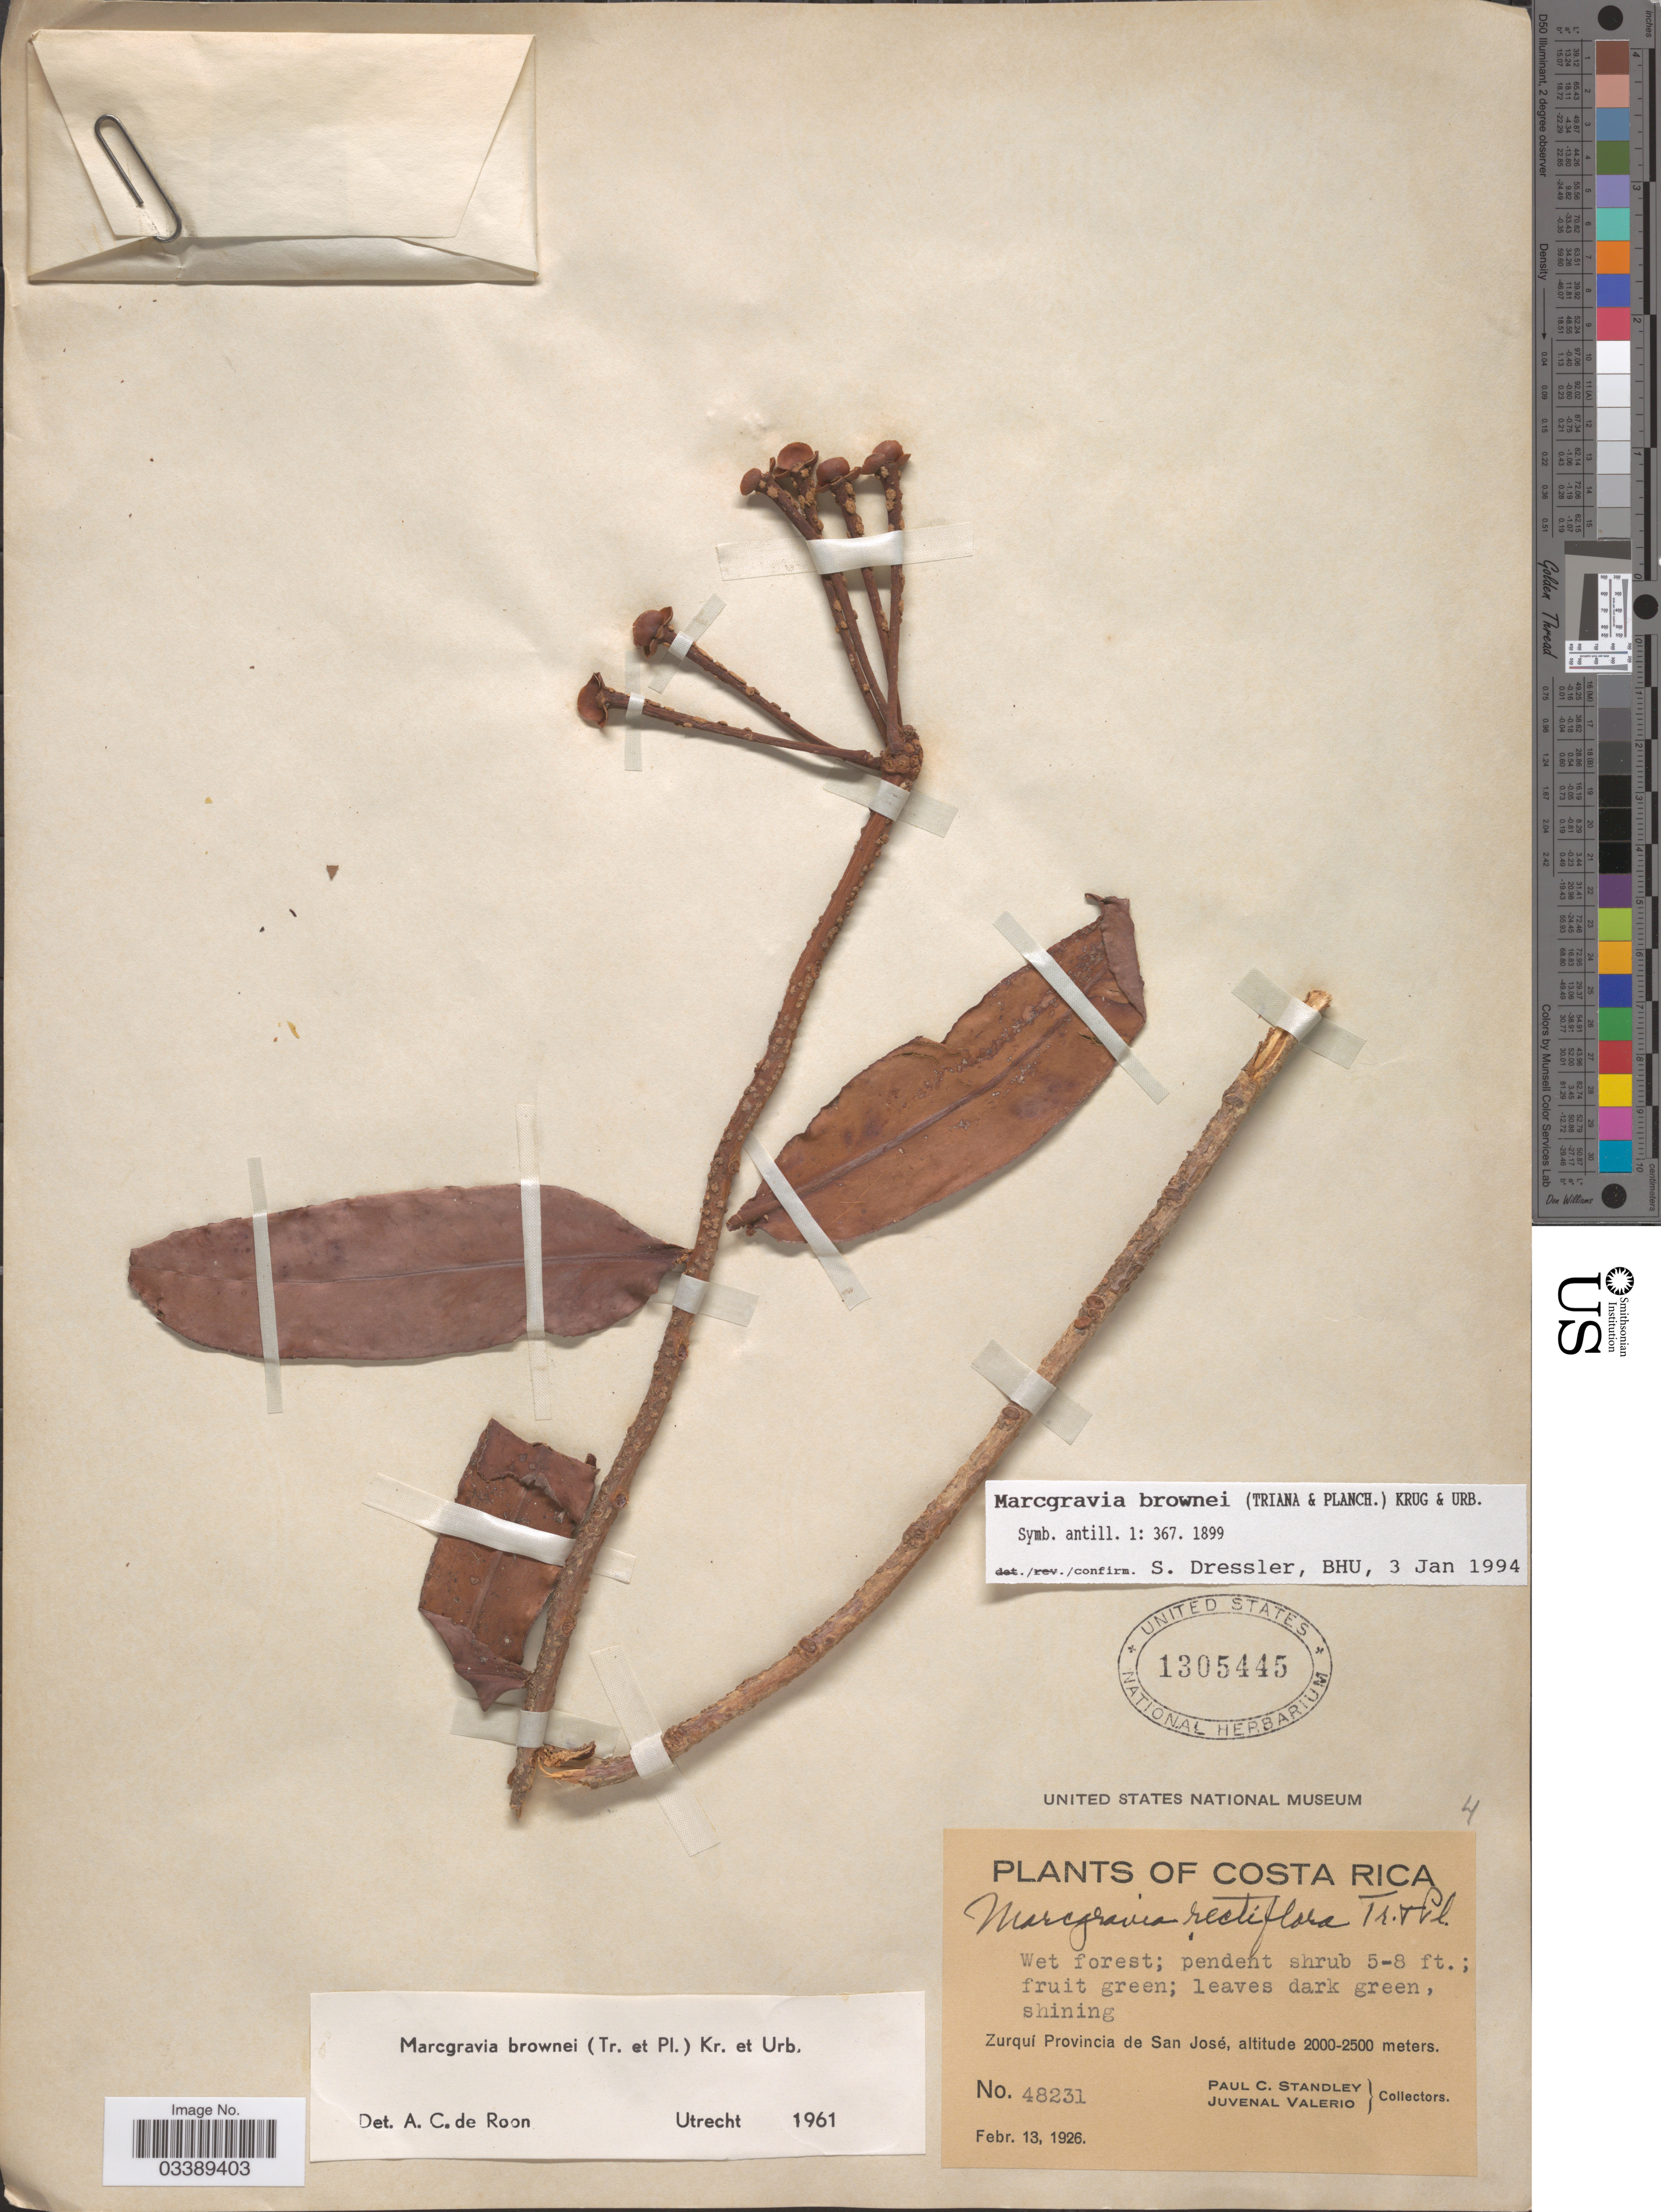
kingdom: Plantae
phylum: Tracheophyta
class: Magnoliopsida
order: Ericales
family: Marcgraviaceae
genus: Marcgravia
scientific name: Marcgravia brownei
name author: (Triana & Planch.) Krug & Urb.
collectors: P. C. Standley & J. Valerio R.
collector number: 48231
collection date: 1926-02-13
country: Costa Rica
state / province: San José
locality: Zurquí Provincia de San José.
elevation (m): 2000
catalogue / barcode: US 1305445